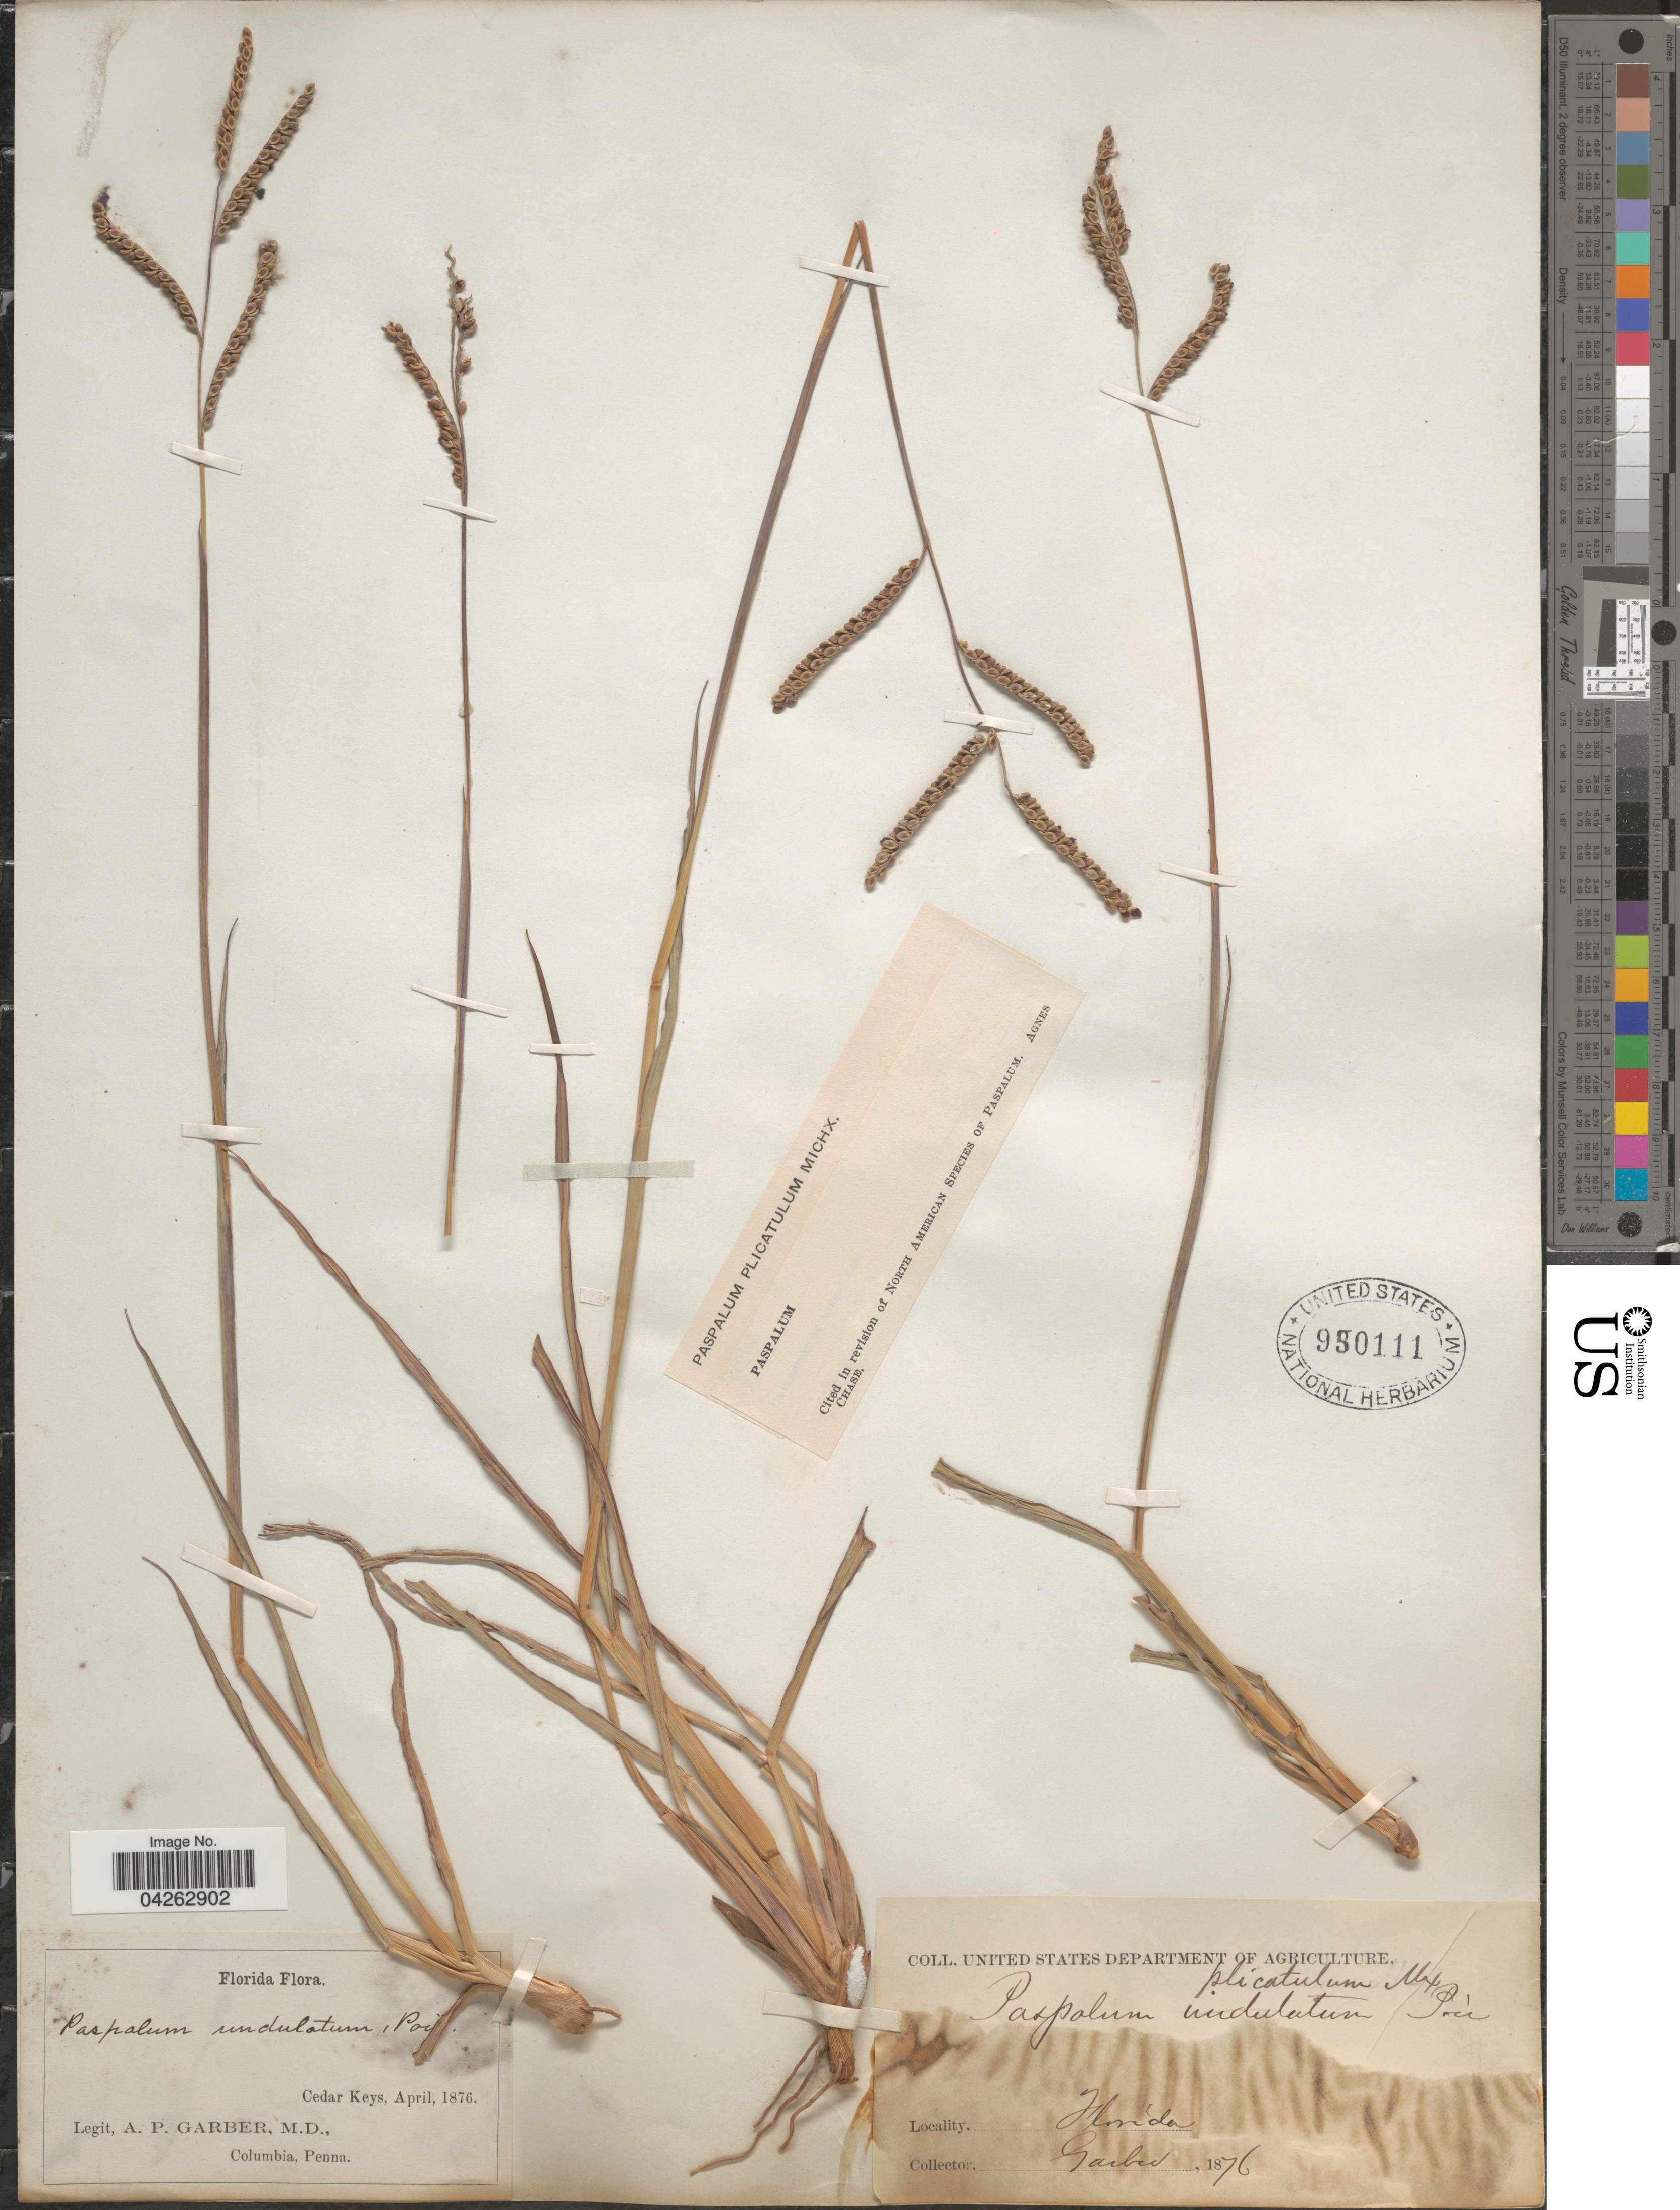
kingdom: Plantae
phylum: Tracheophyta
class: Liliopsida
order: Poales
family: Poaceae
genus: Paspalum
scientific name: Paspalum plicatulum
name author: Michx.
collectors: A. P. Garber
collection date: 1876-04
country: United States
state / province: Florida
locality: Cedar Keys.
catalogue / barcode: US 950111